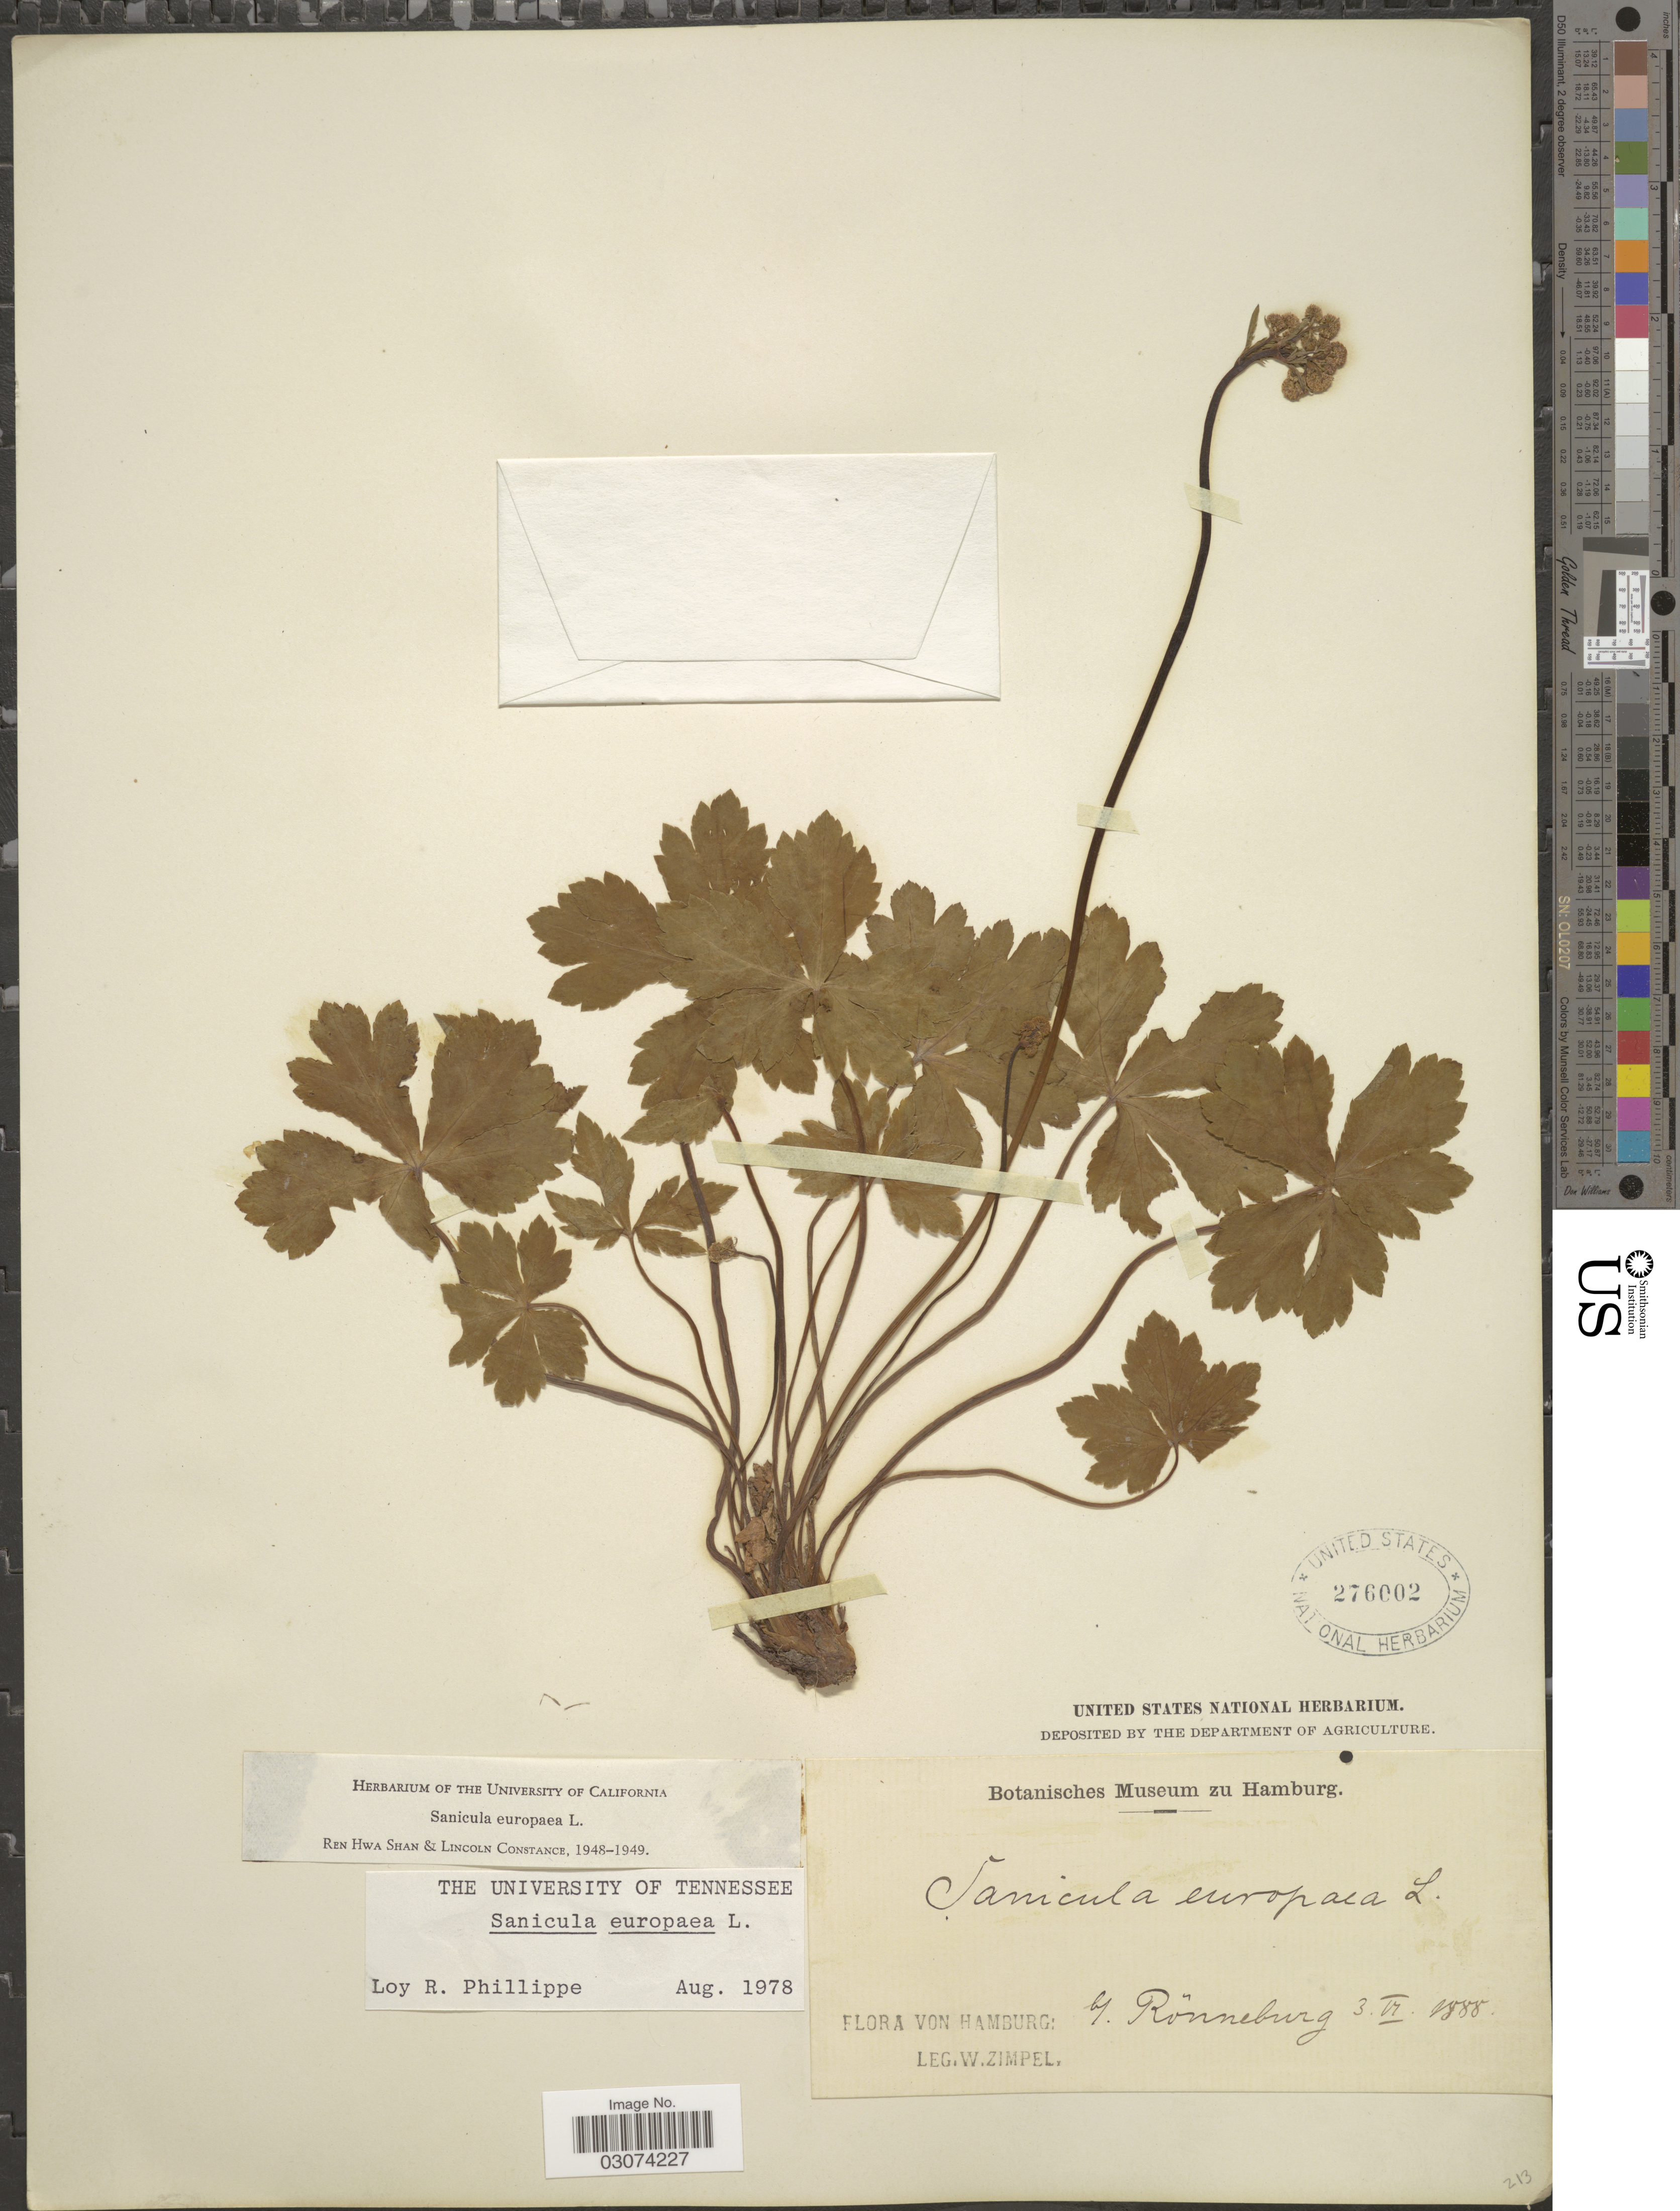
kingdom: Plantae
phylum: Tracheophyta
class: Magnoliopsida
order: Apiales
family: Apiaceae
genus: Sanicula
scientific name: Sanicula europaea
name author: L.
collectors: W. Zimpel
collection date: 1888-06-03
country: Germany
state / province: Hamburg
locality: B/ Rönneburg.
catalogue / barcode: US 276002